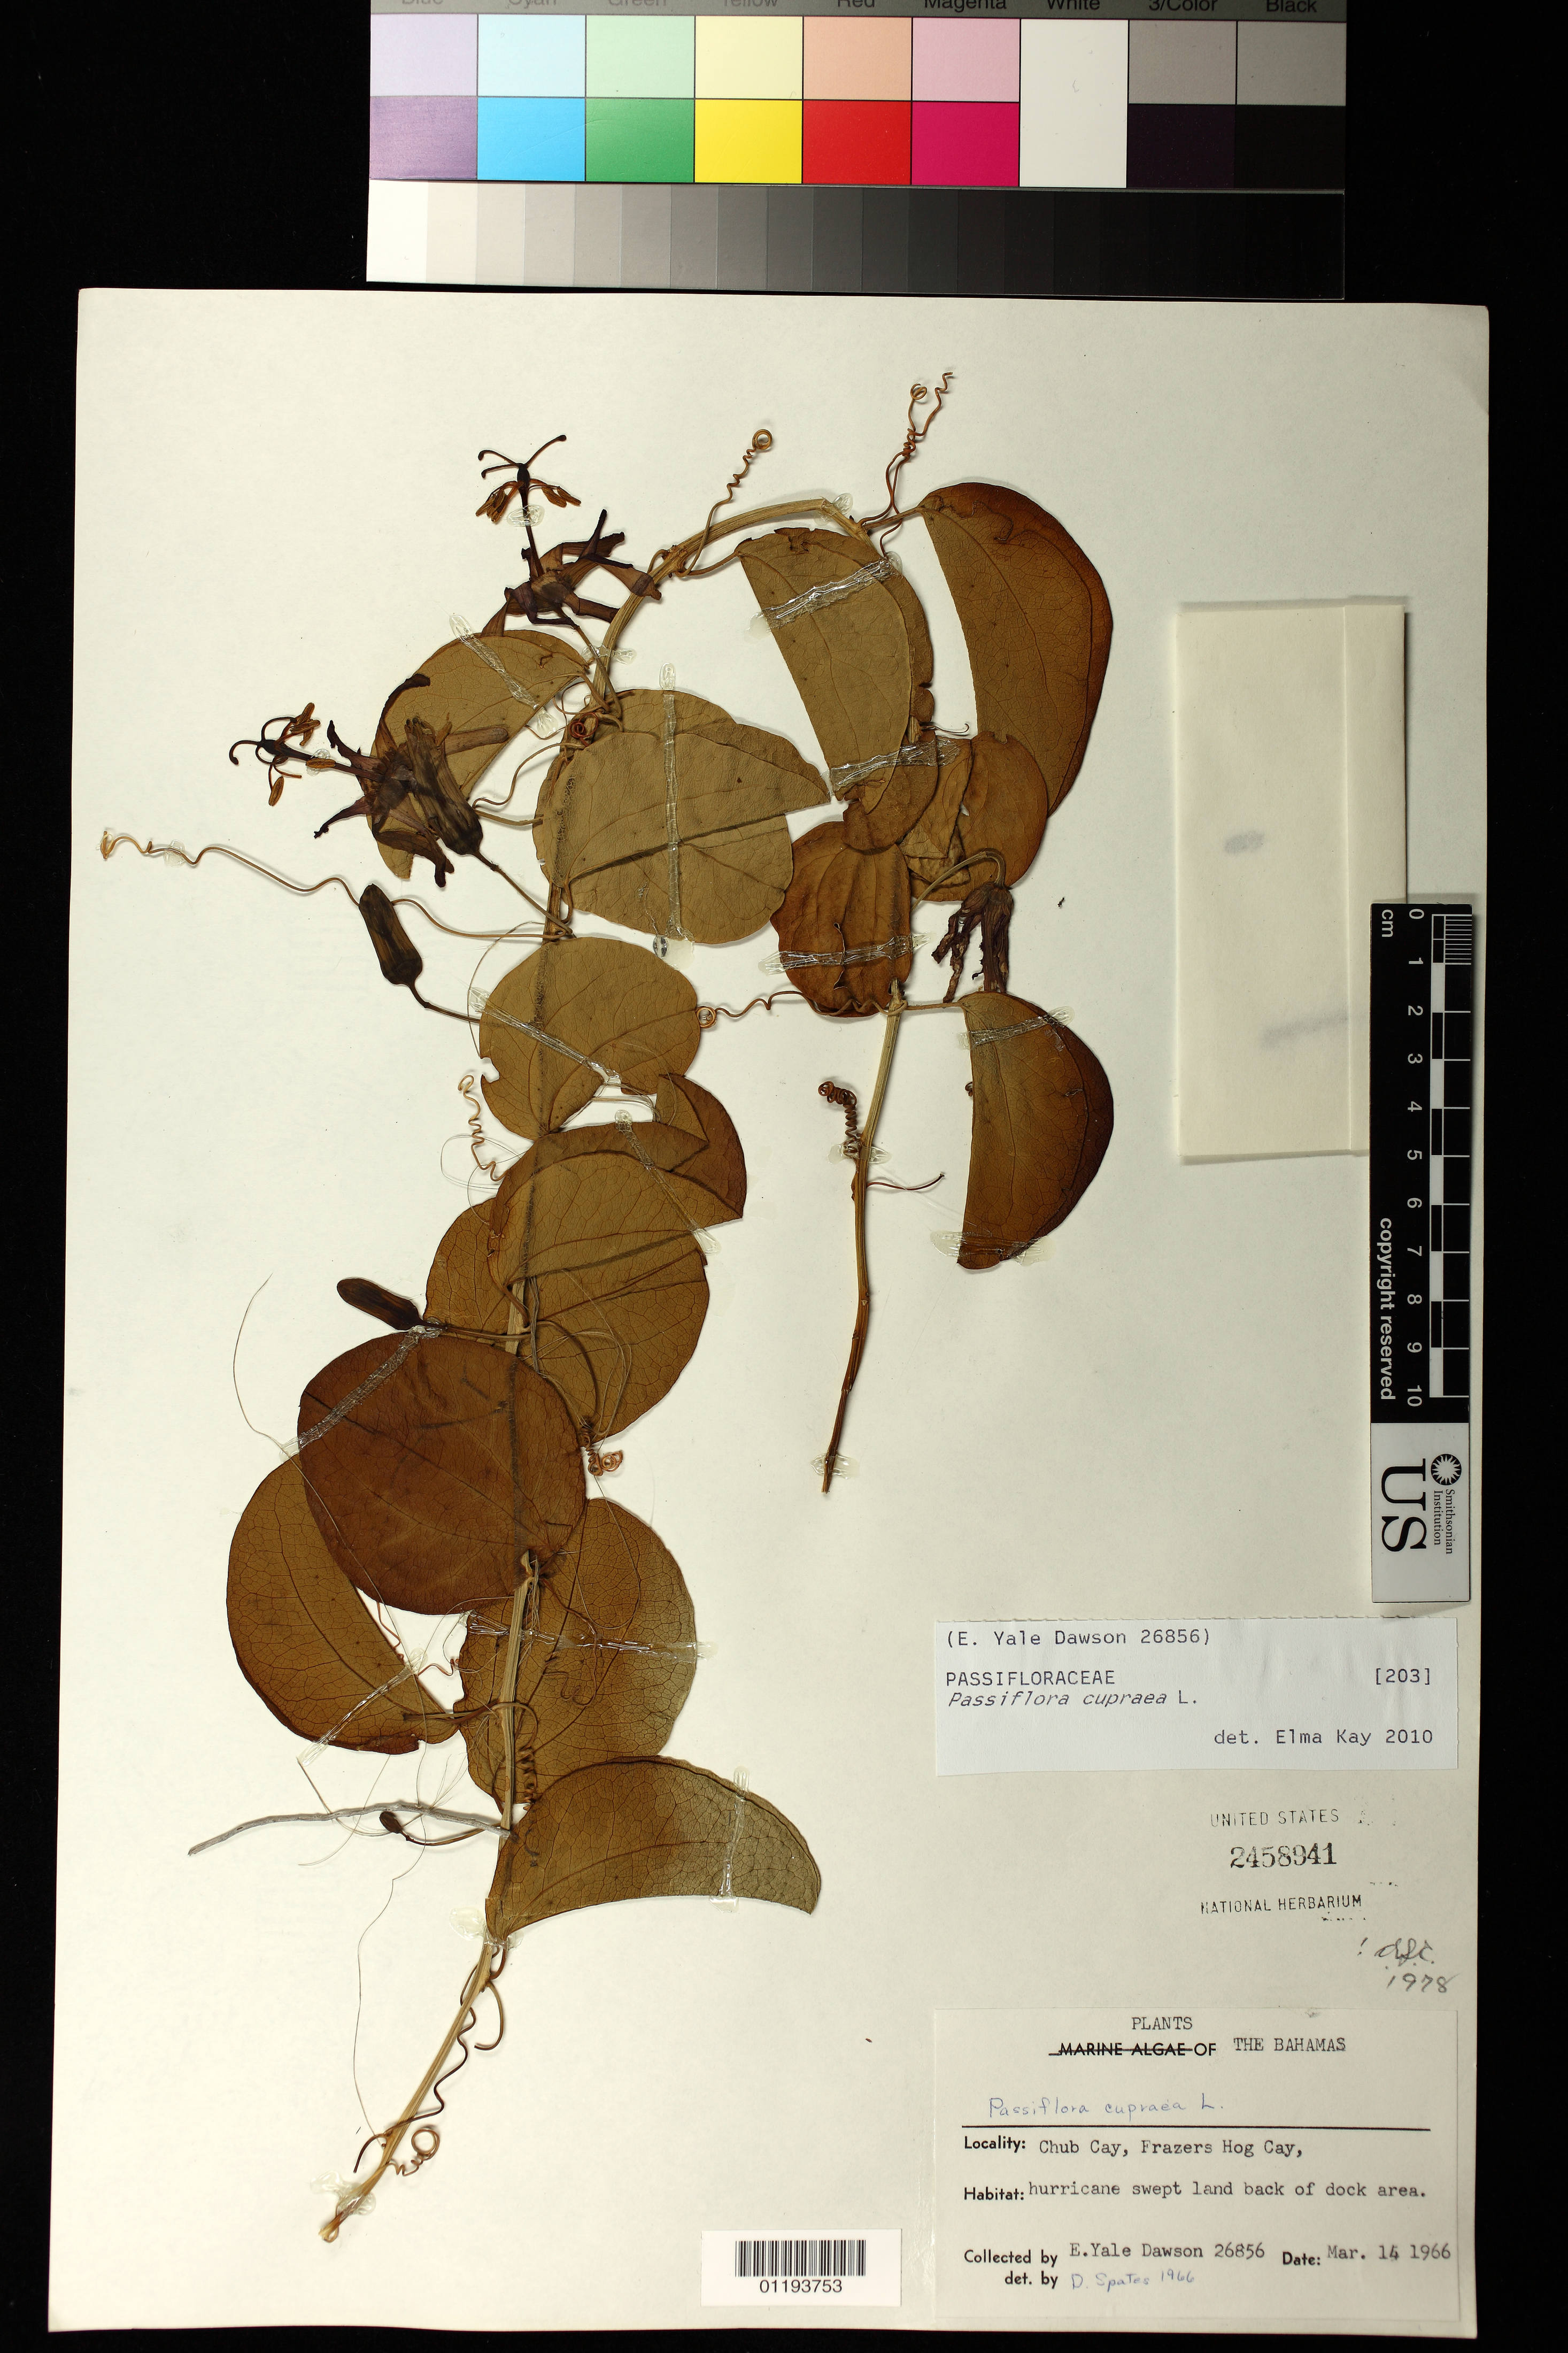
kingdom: Plantae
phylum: Tracheophyta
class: Magnoliopsida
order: Malpighiales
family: Passifloraceae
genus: Passiflora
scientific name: Passiflora cupraea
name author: L.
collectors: E. Y. Dawson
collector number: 26856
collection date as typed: Mar 14 1966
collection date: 1966-03-14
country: Bahamas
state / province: Berry Islands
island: Chub Cay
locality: Chub Cay, Frazers Hog Cay hurricane swept land back of dock area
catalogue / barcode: US 2458941